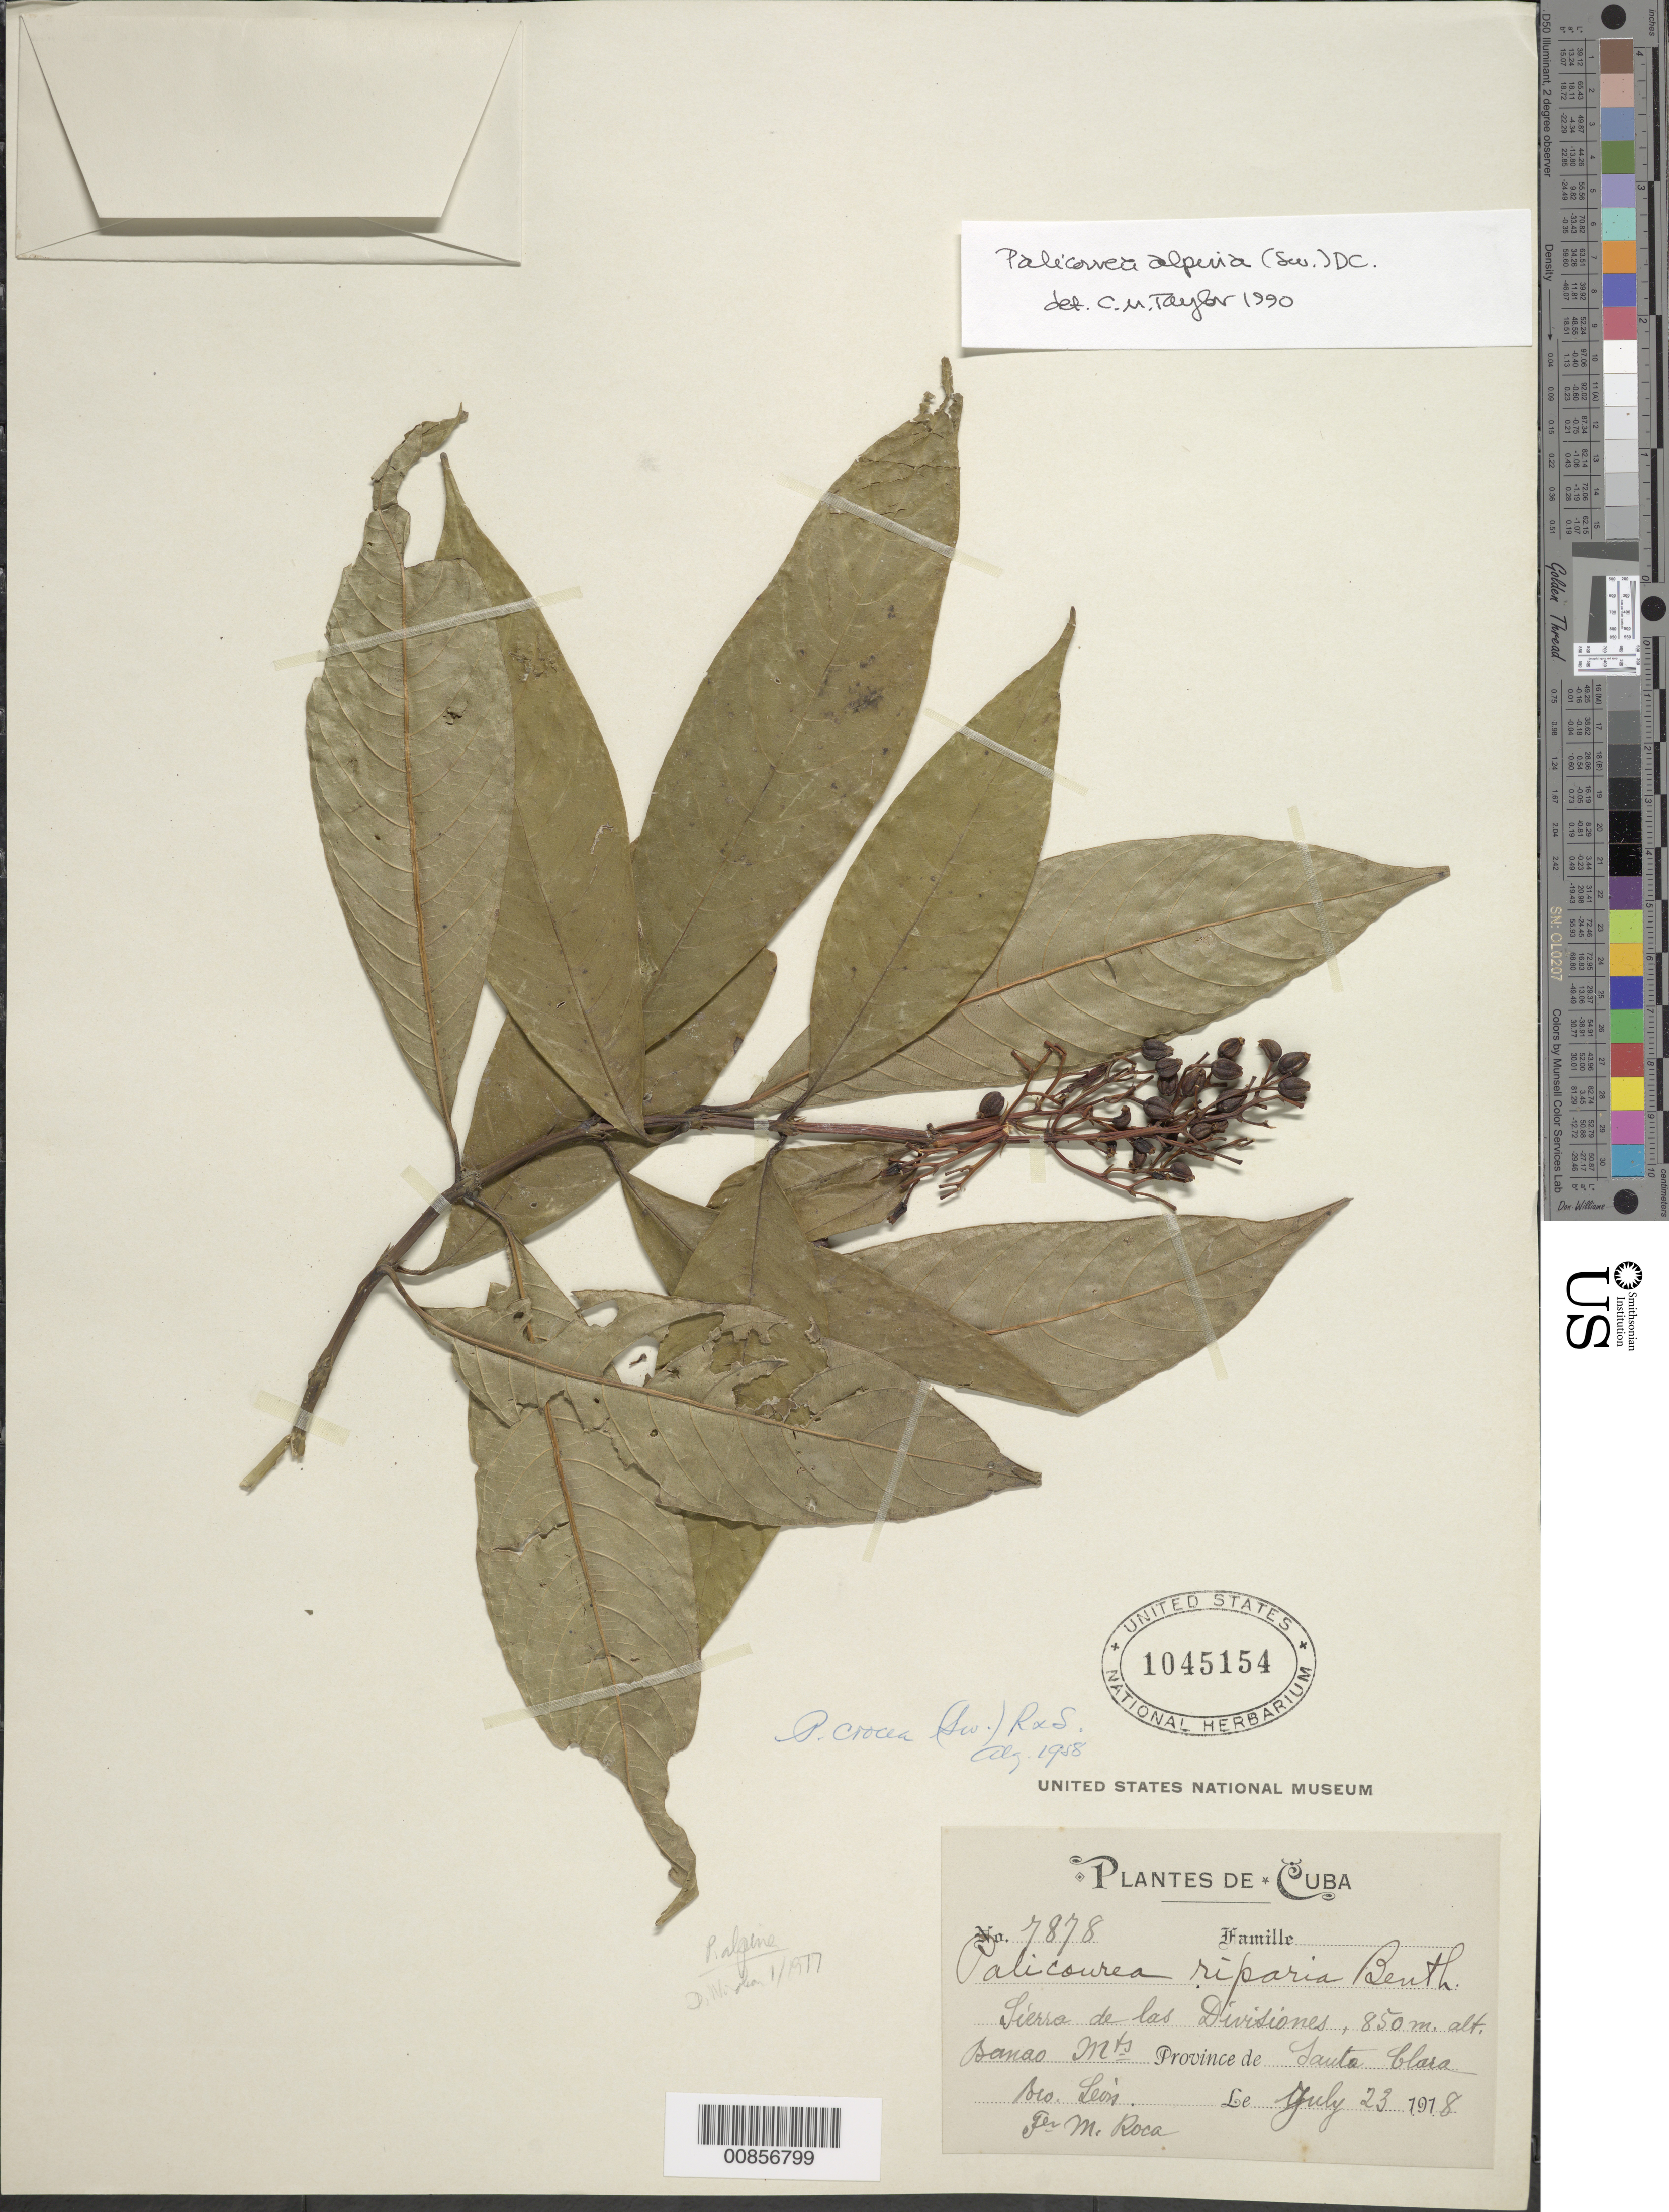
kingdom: Plantae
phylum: Tracheophyta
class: Magnoliopsida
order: Gentianales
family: Rubiaceae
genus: Palicourea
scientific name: Palicourea alpina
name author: (Sw.) DC.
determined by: Taylor, Charlotte M.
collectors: Bro. León & M. Roca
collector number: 7878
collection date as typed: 23 Jul 1918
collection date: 1918-07-23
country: Cuba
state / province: Las Villas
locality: Sierra de las Divisiones, Banas Mts.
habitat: Montane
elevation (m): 850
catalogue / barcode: US 1045154